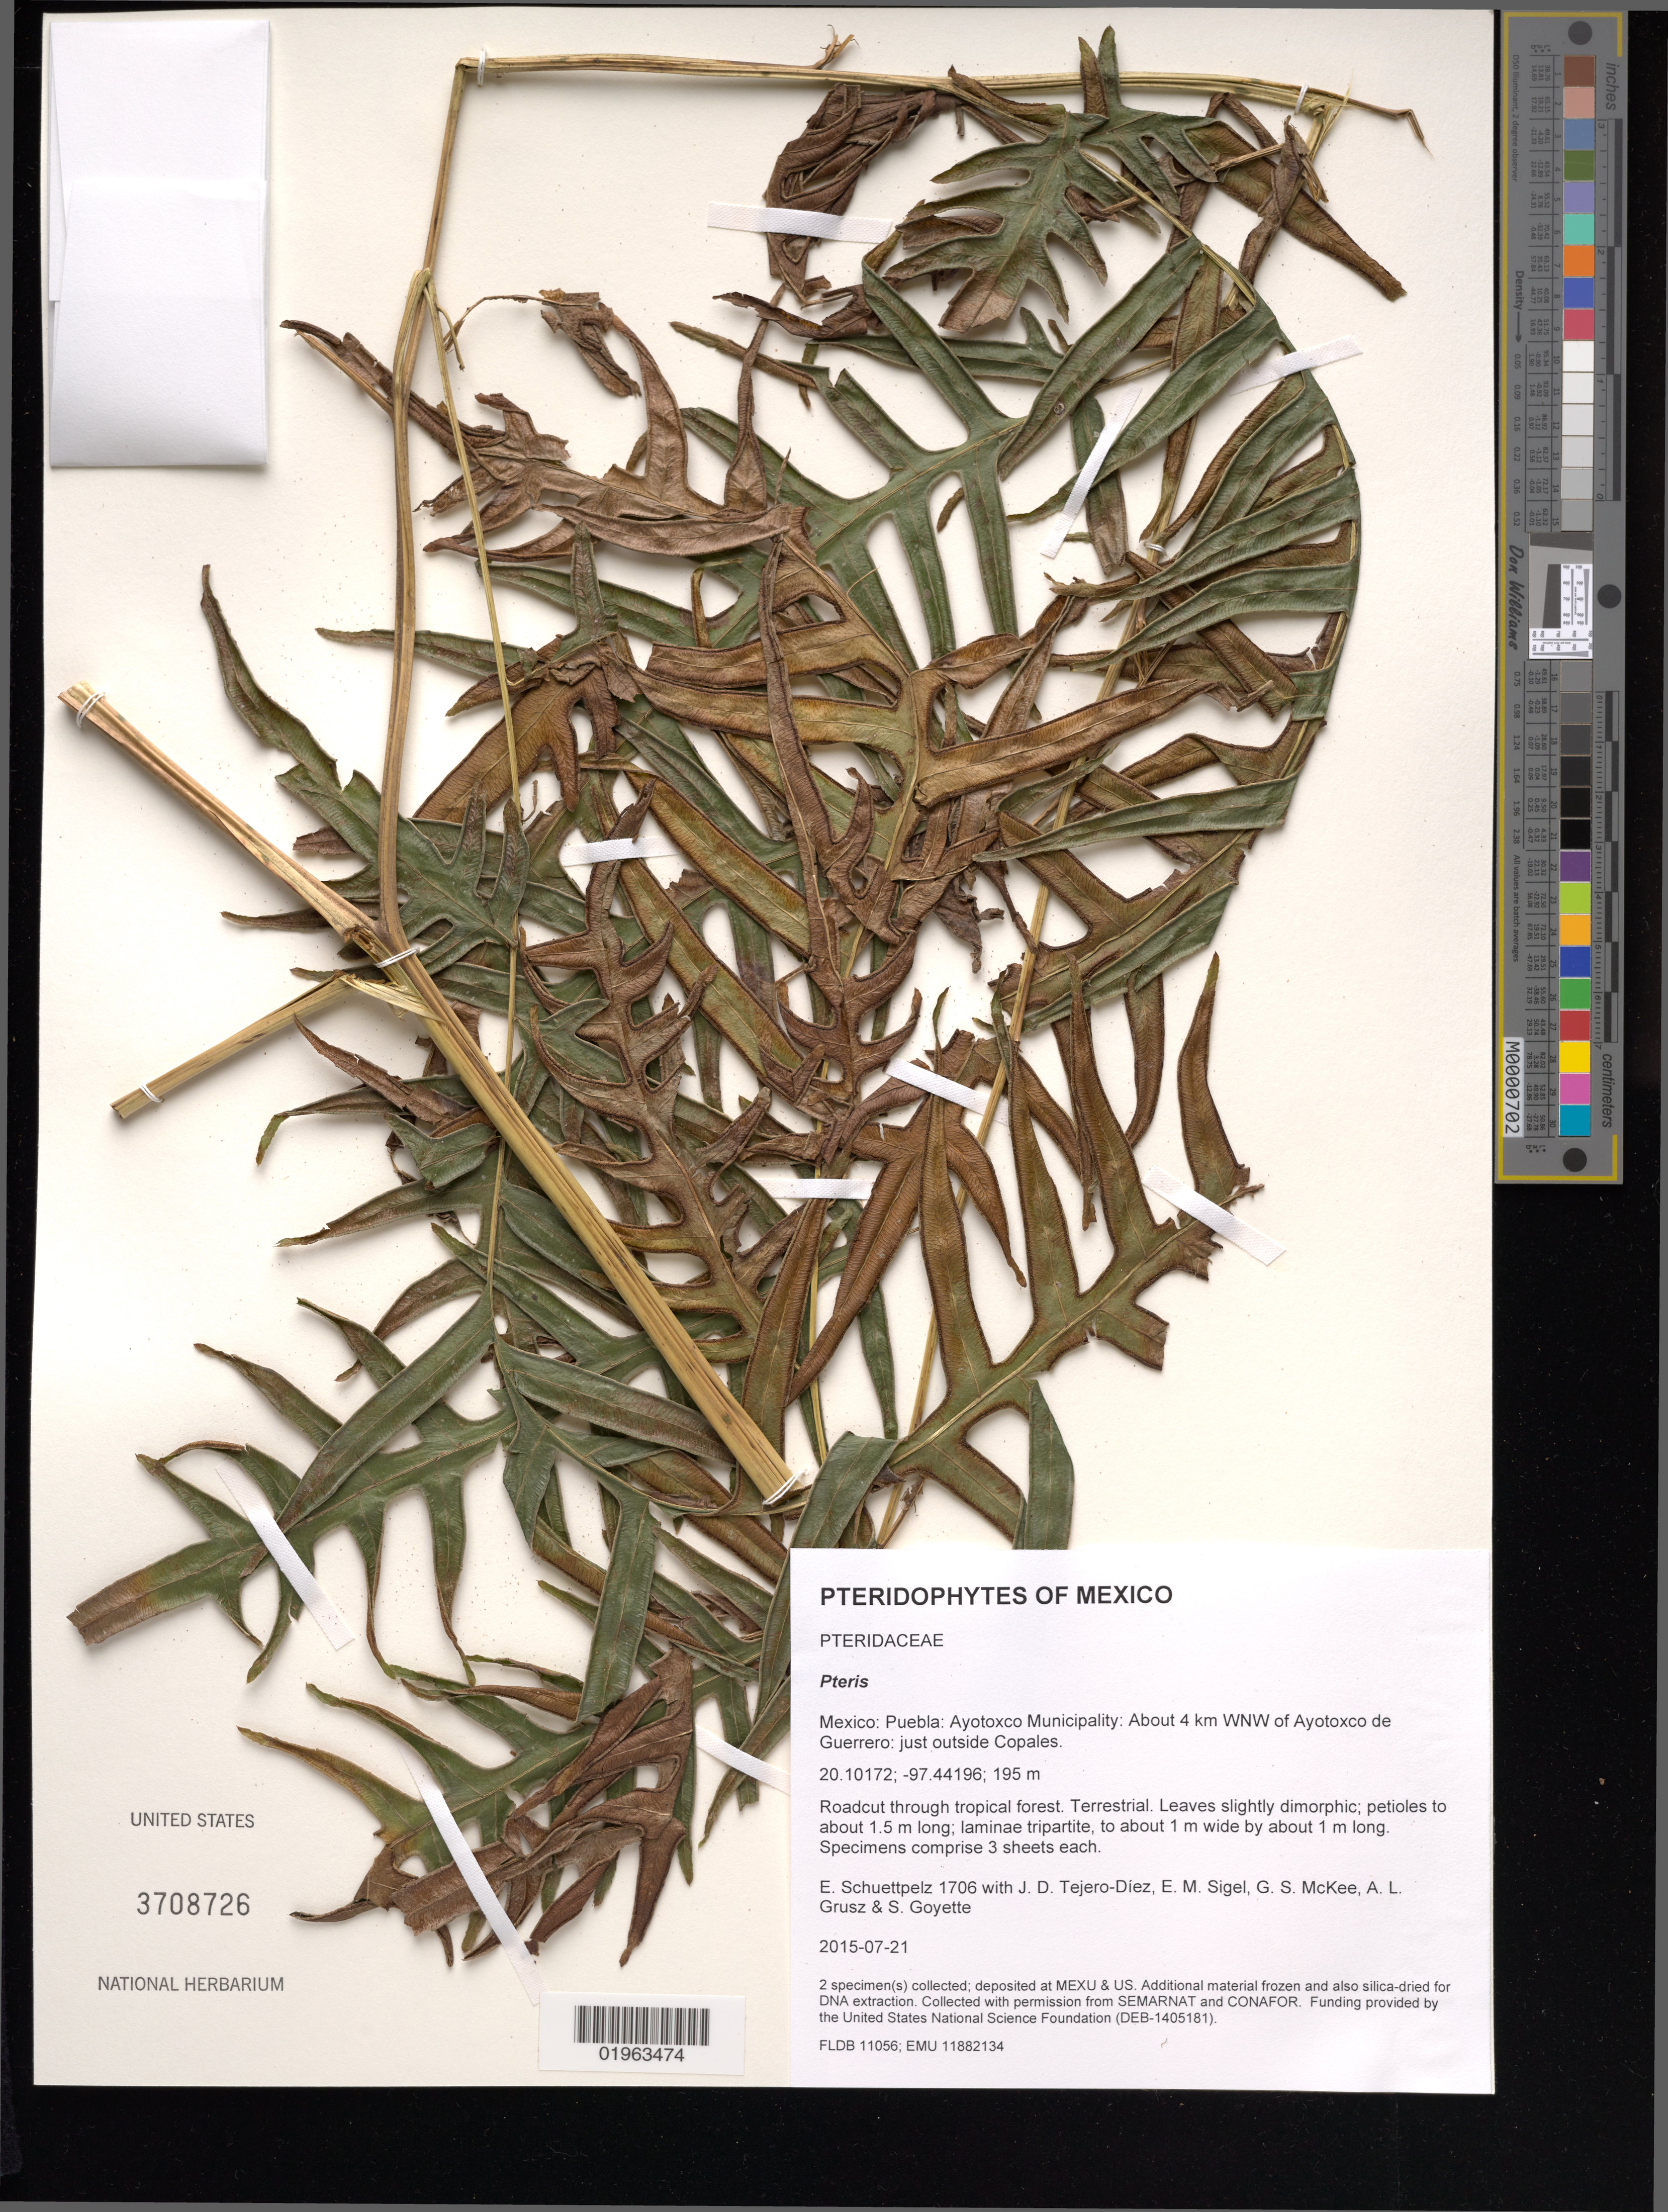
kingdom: Plantae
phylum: Tracheophyta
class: Polypodiopsida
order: Polypodiales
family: Pteridaceae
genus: Pteris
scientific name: Pteris sp.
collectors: E. Schuettpelz, D. Tejero-Díez, E. M. Sigel, G. S. McKee & A. Grusz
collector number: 1706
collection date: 2015-07-21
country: Mexico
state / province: Puebla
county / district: Ayotoxco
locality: About 4 km WNW of Ayotoxco de Guerrero: just outside Copales.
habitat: Roadcut through tropical forest.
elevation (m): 195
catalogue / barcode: US 3708726